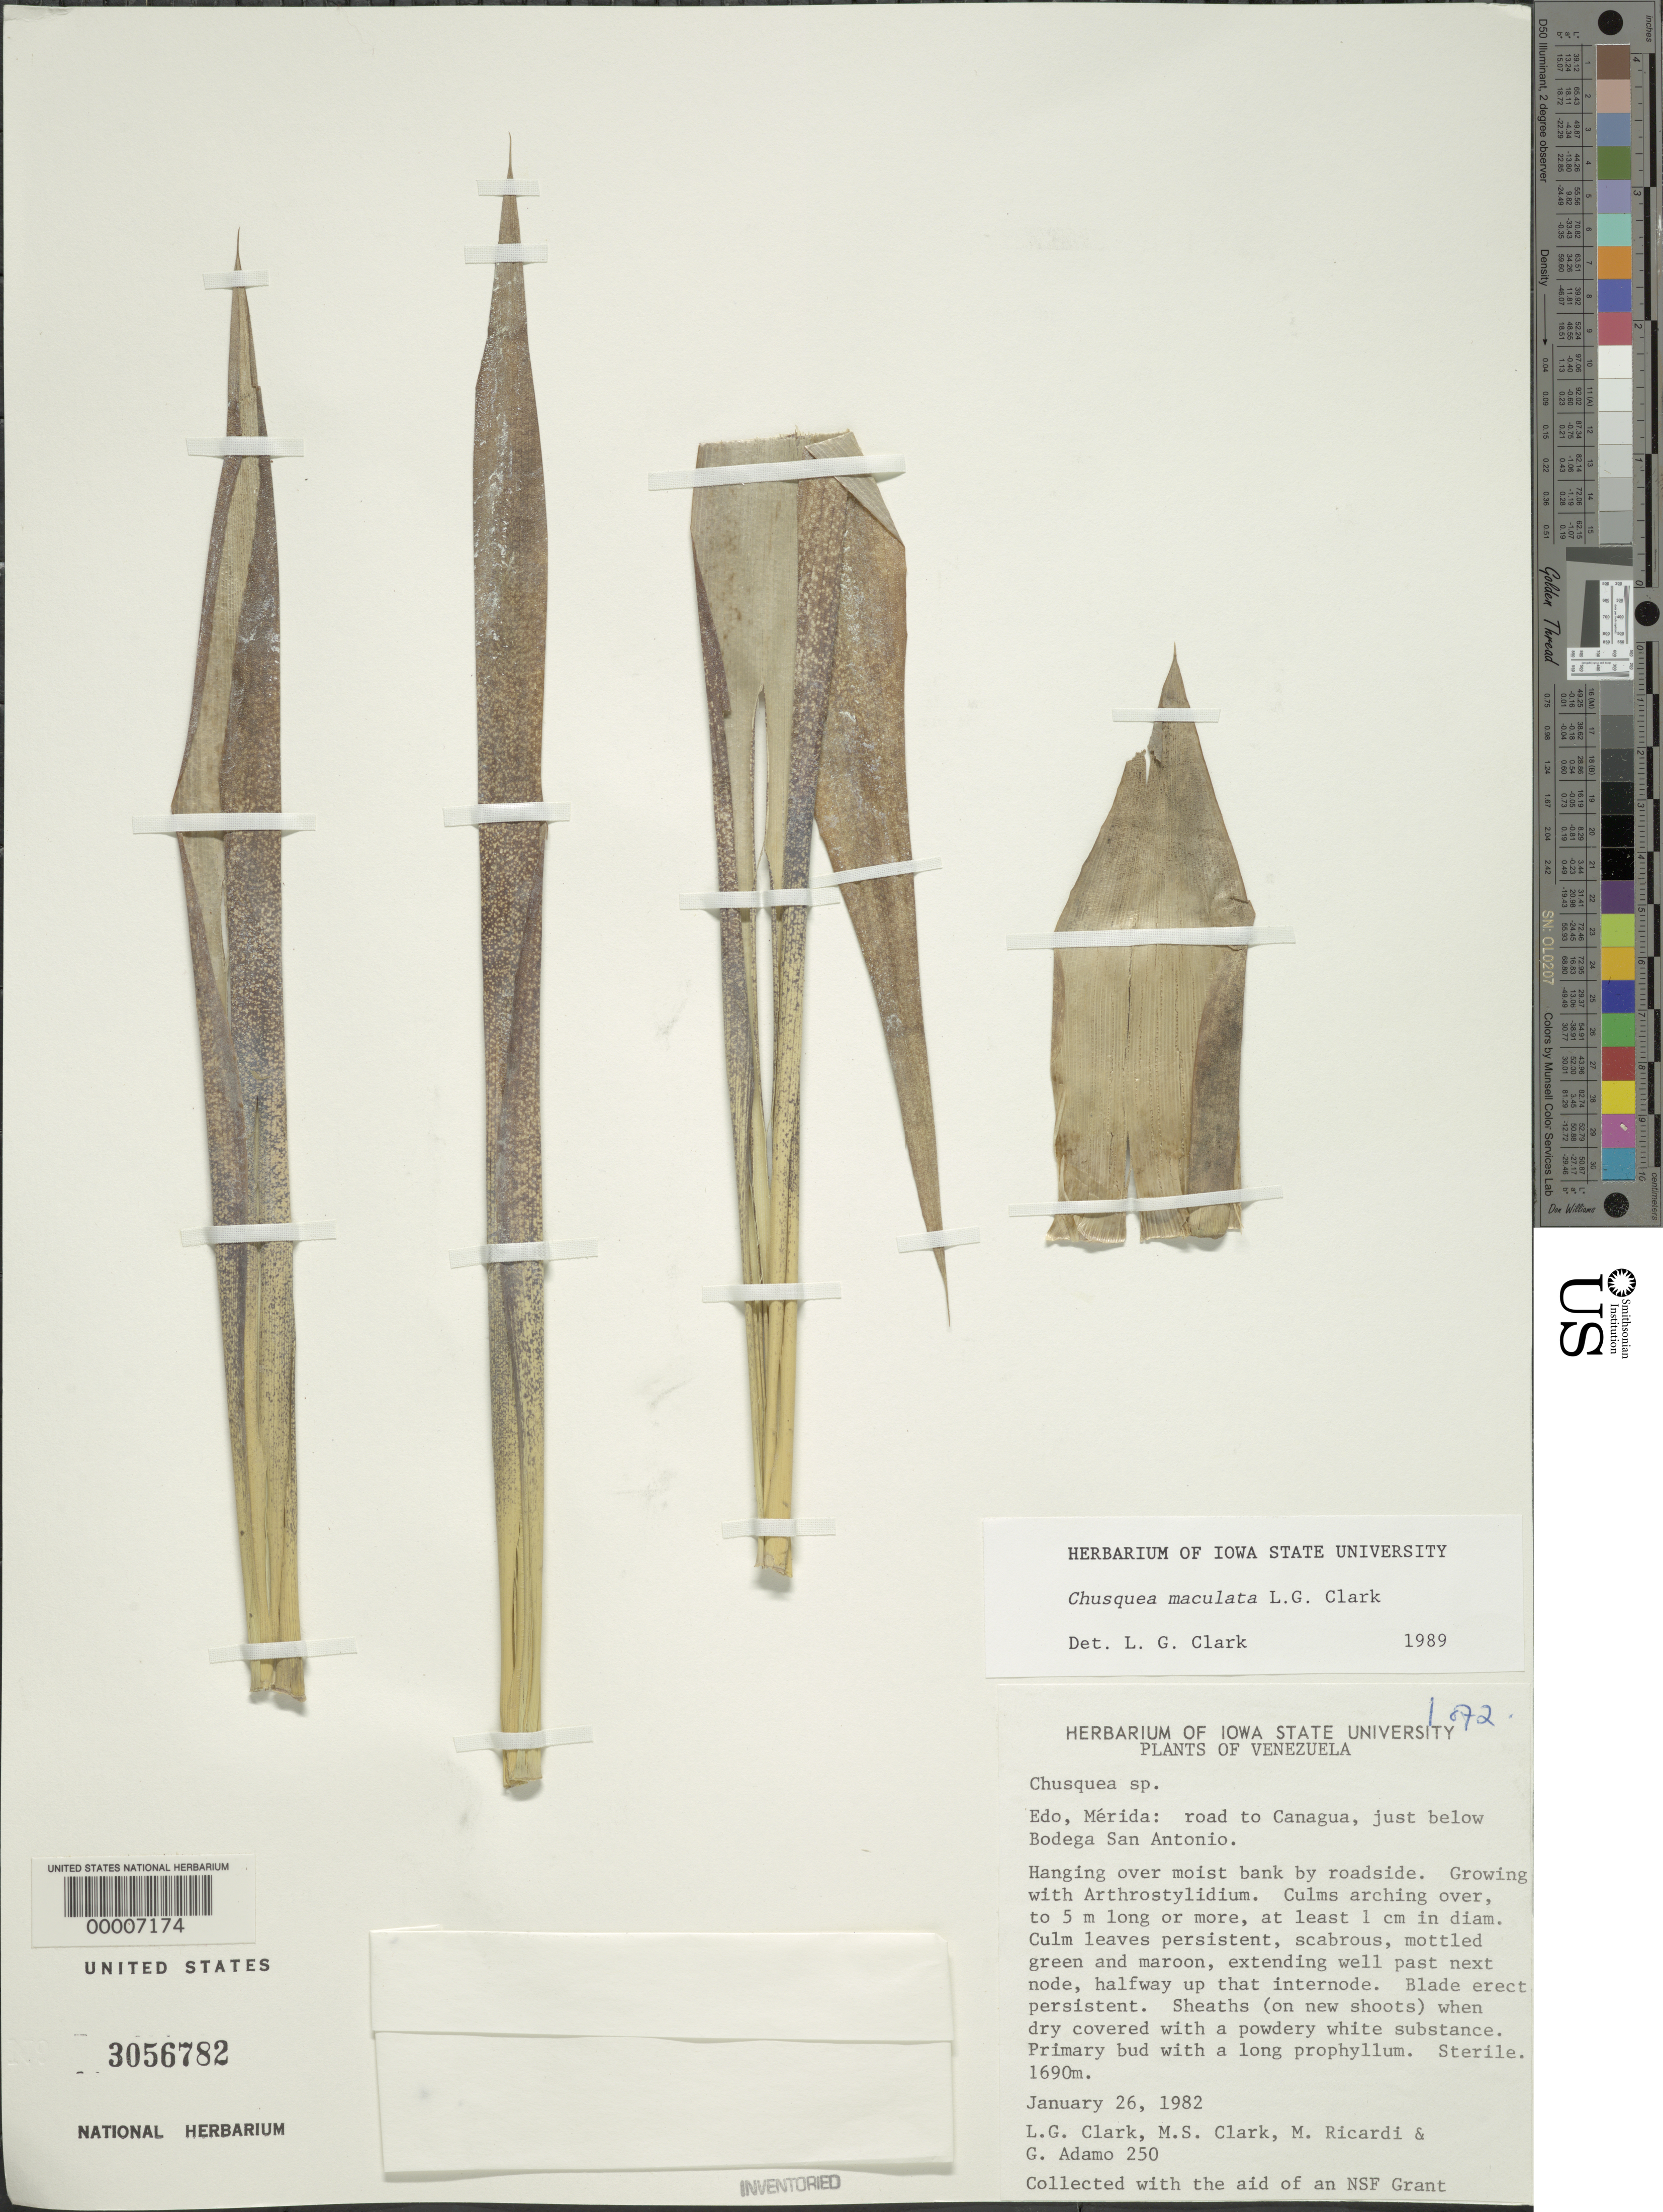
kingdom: Plantae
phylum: Tracheophyta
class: Liliopsida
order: Poales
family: Poaceae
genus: Chusquea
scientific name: Chusquea maculata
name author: L.G. Clark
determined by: Clark, Lynn G., (ISC), Iowa State University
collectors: L. G. Clark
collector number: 250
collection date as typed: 26 Jan 1982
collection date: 1982-01-26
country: Venezuela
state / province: Mérida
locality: Canagua, bodeg san antonio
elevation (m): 1690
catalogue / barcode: US 3056782